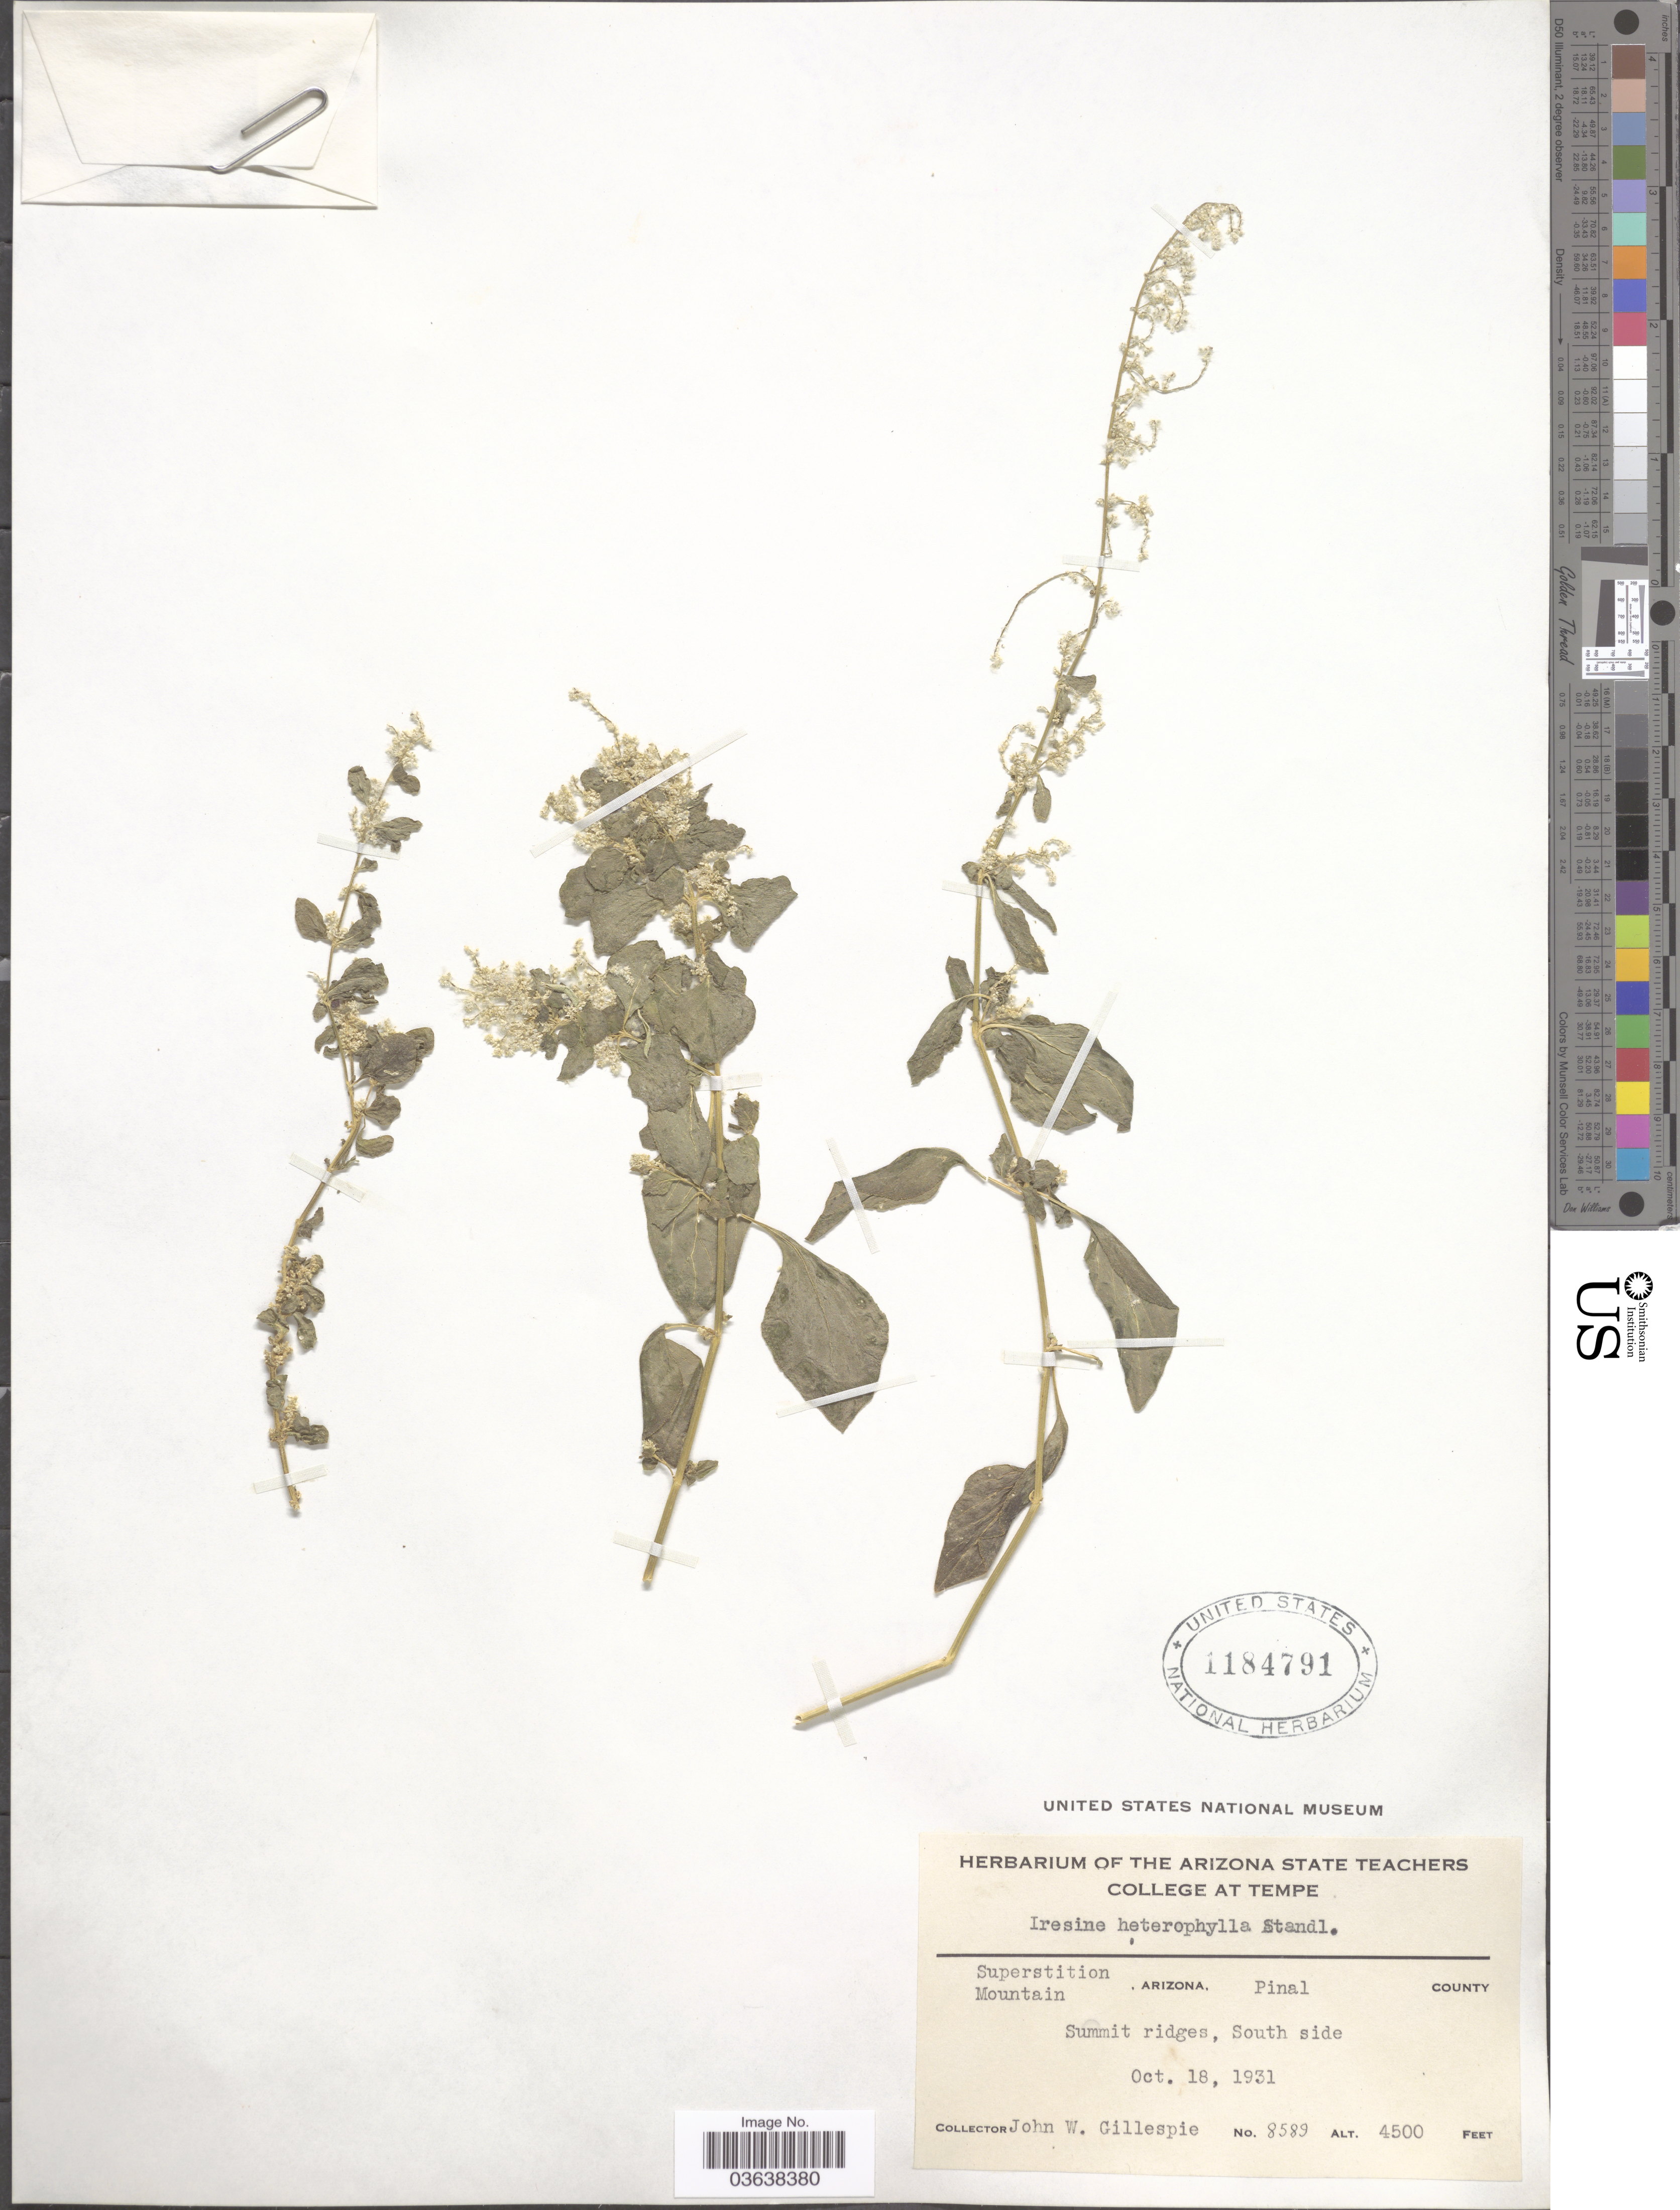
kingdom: Plantae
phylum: Tracheophyta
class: Magnoliopsida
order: Caryophyllales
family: Amaranthaceae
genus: Iresine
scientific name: Iresine heterophylla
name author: Standl.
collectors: J. W. Gillespie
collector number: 8589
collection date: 1931-10-18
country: United States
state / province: Arizona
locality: Superstition Mountain. Pinal County. Summit ridges, South side.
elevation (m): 1372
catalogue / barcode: US 1184791